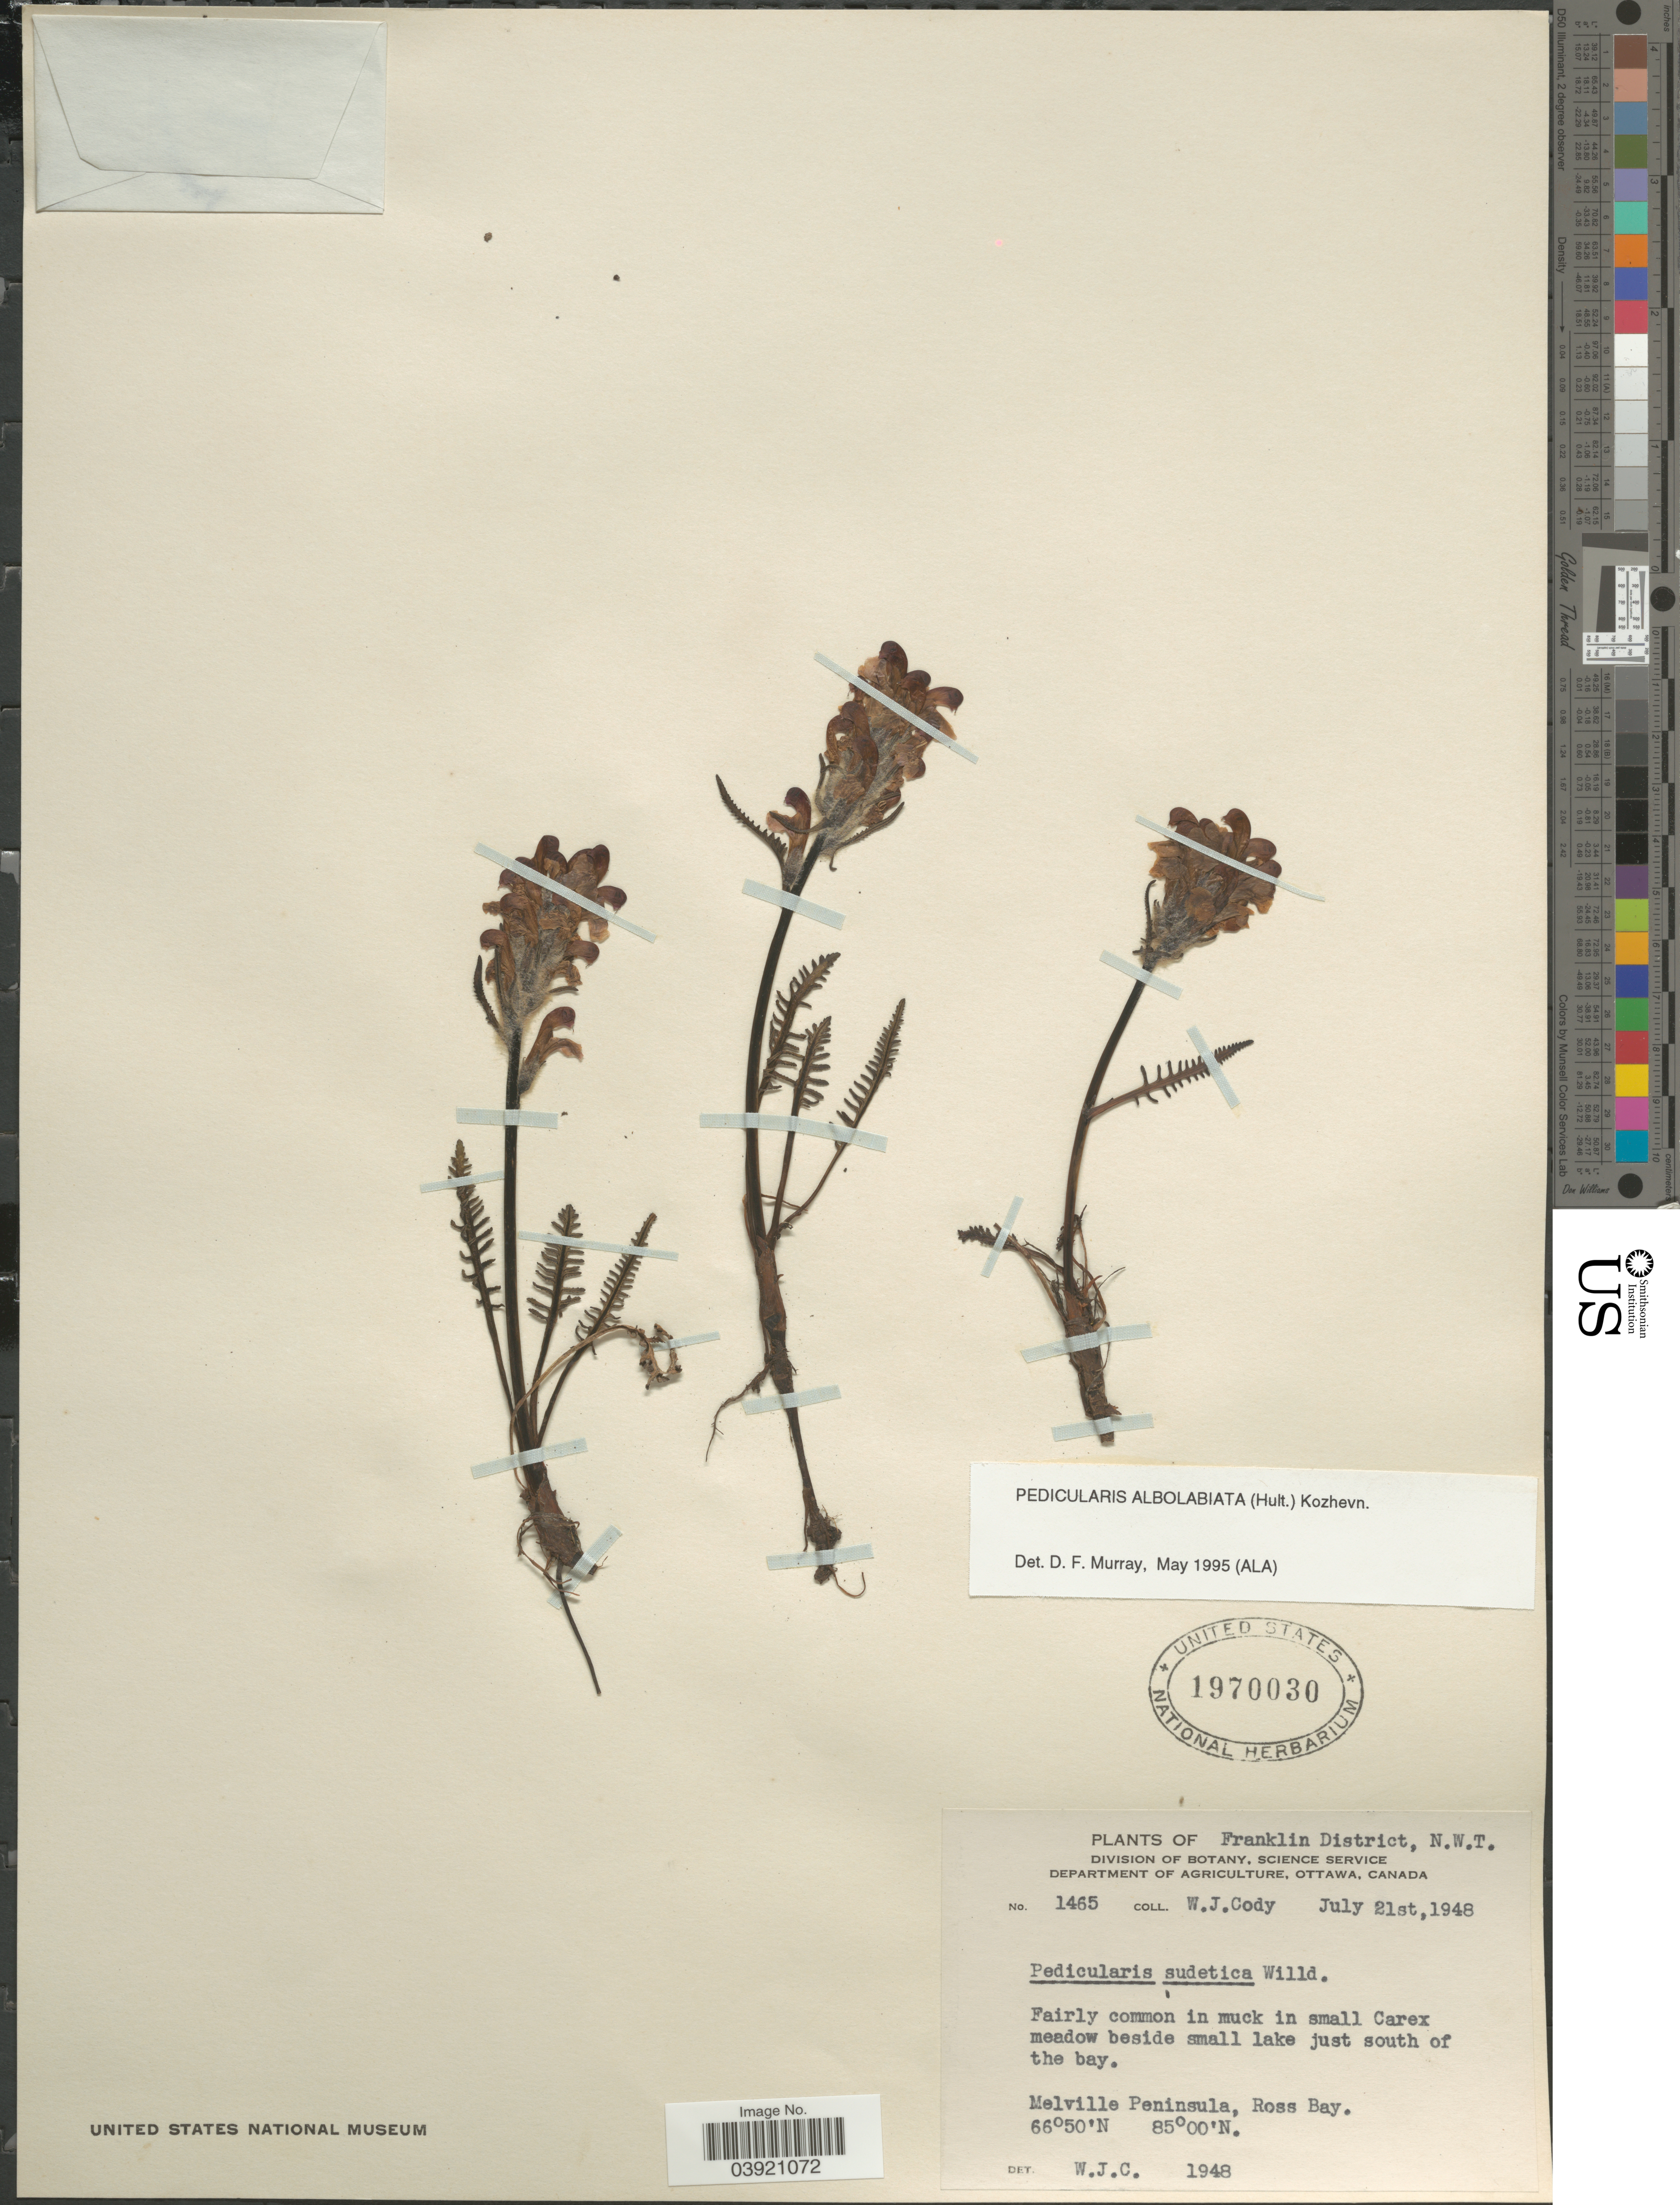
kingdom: Plantae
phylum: Tracheophyta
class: Magnoliopsida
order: Lamiales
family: Orobanchaceae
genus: Pedicularis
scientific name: Pedicularis albolabiata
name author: (Hultén) Kozhevn.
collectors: W. Cody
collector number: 1465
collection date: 1948-07-21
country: Canada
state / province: Northwest Territories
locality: Franklin District. In small Carex meadow beside small lake just south of the bay. Melville Peninsula, Ross Bay.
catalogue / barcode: US 1970030